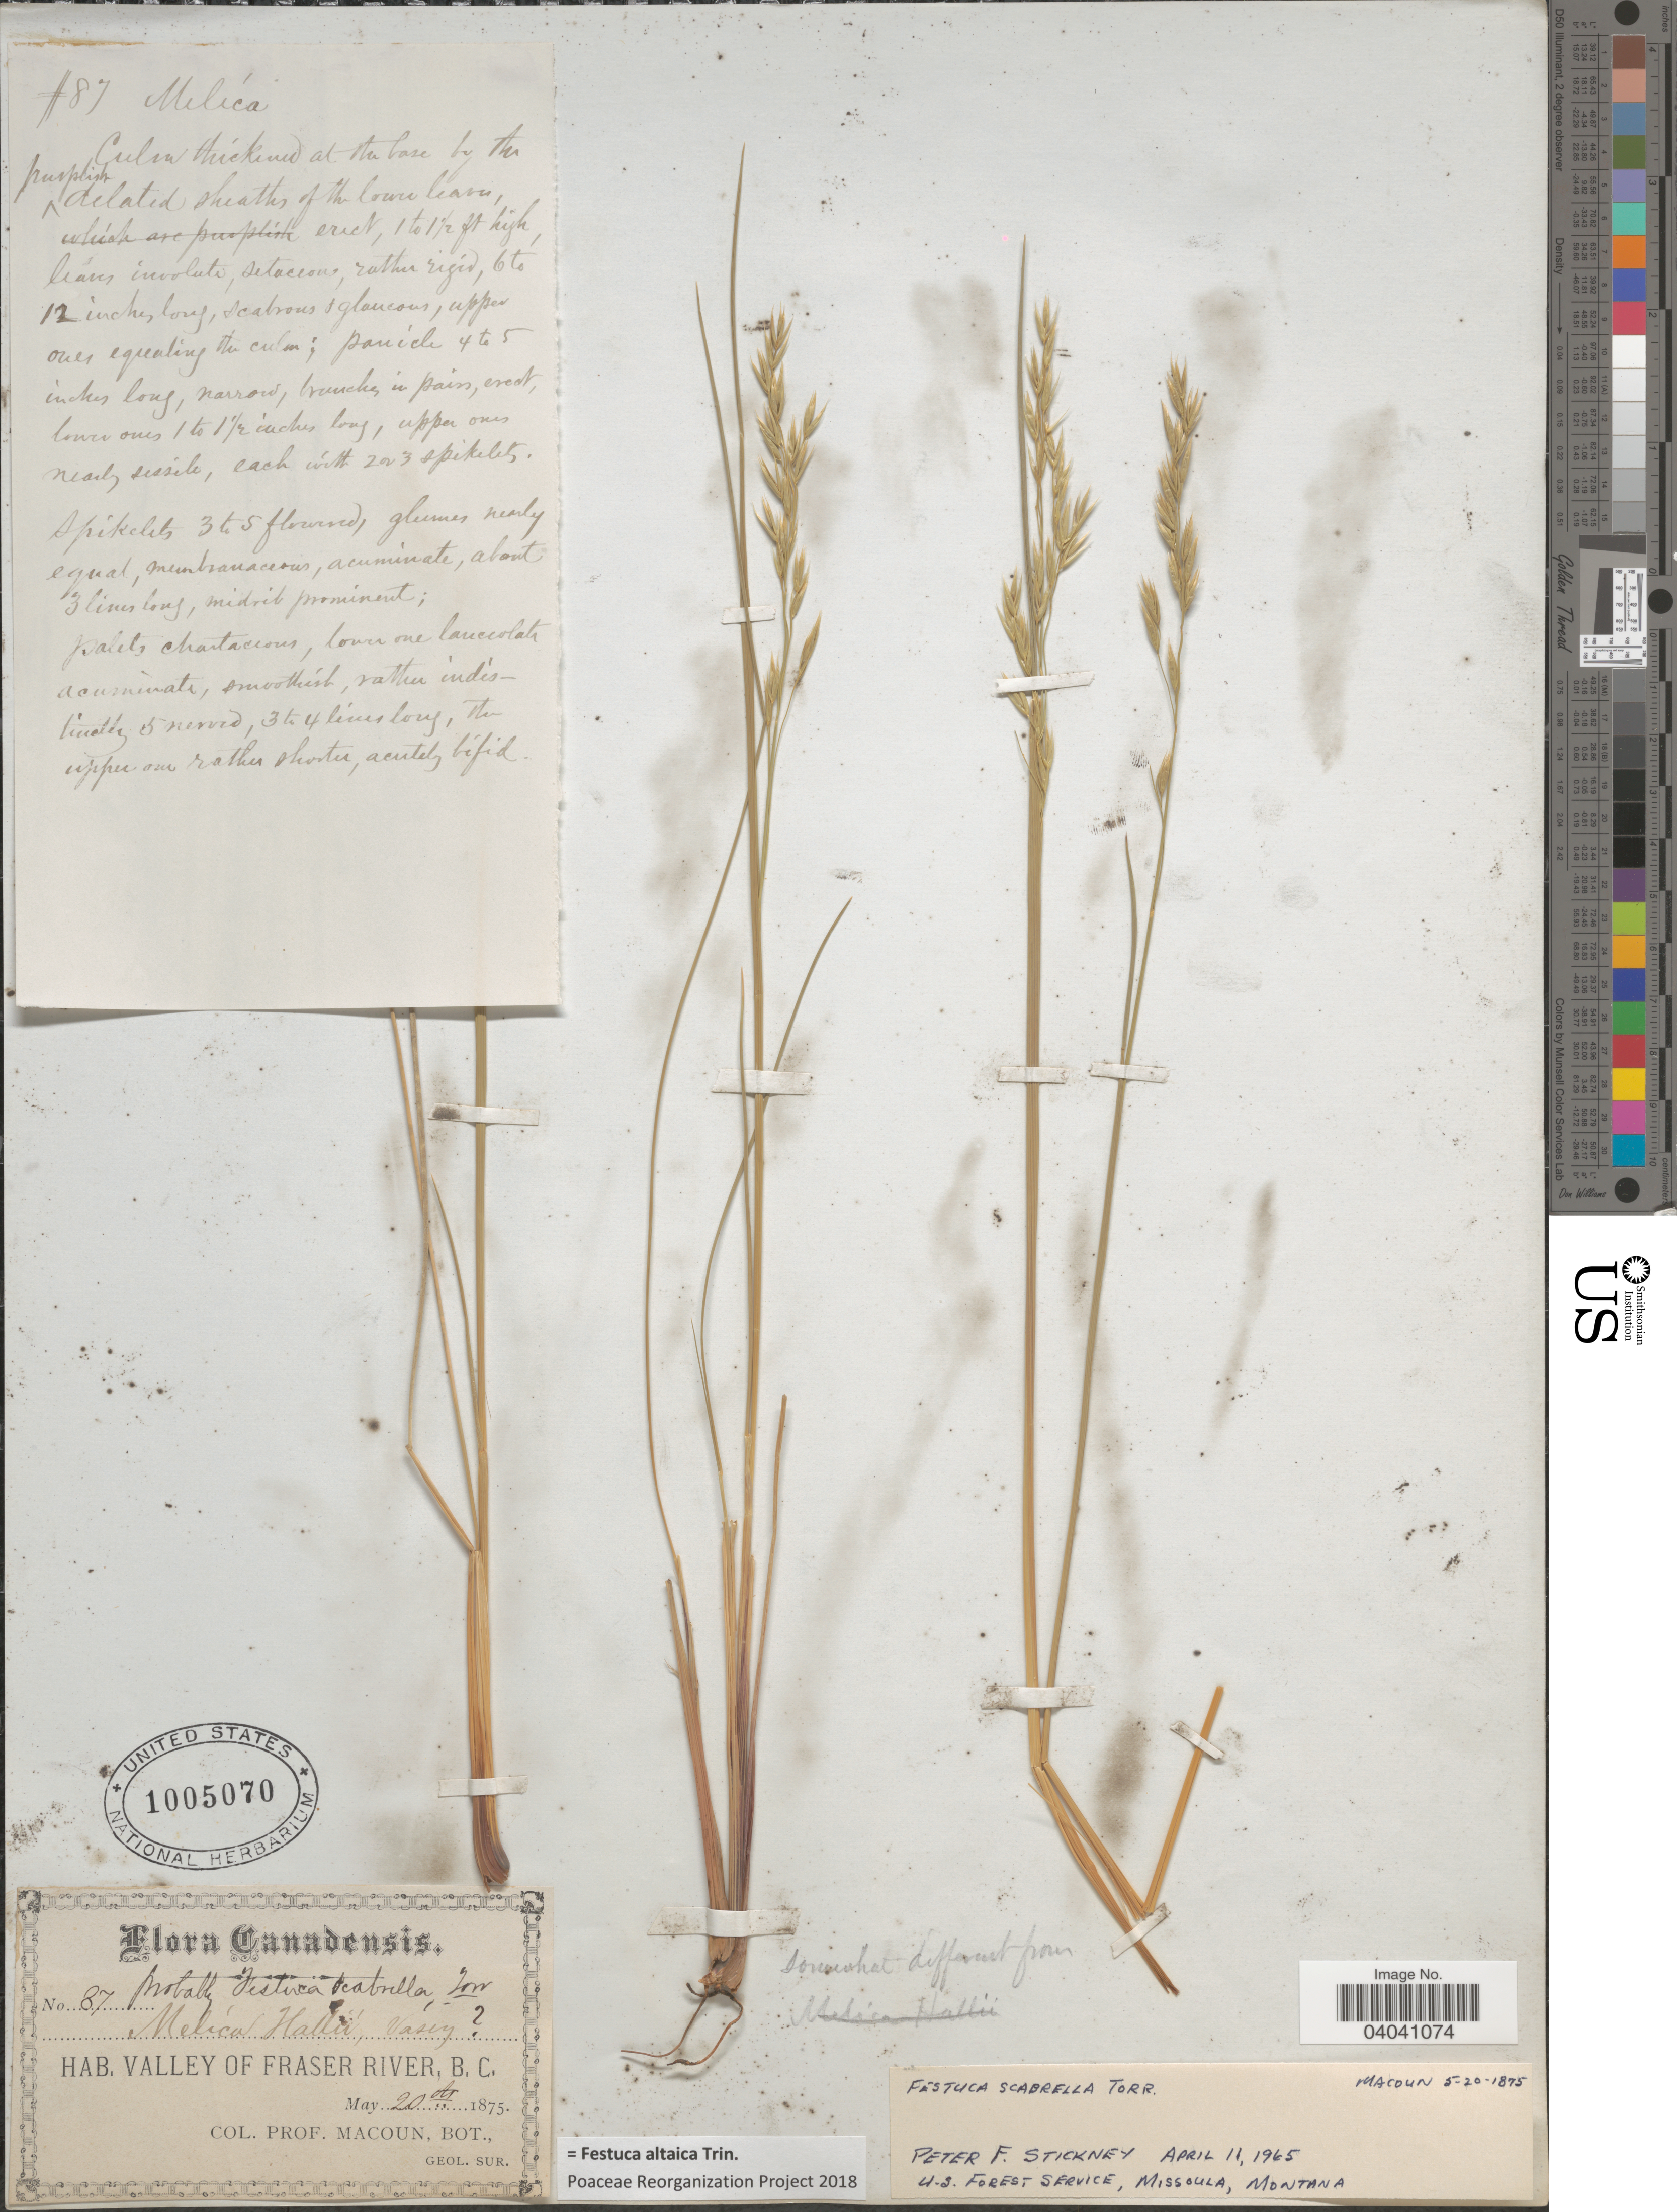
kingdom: Plantae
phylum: Tracheophyta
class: Liliopsida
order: Poales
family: Poaceae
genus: Festuca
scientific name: Festuca altaica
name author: Trin.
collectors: -- Macoun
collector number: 87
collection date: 1875-05-20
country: Canada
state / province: British Columbia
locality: Valley of Fraser River.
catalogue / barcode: US 1005070